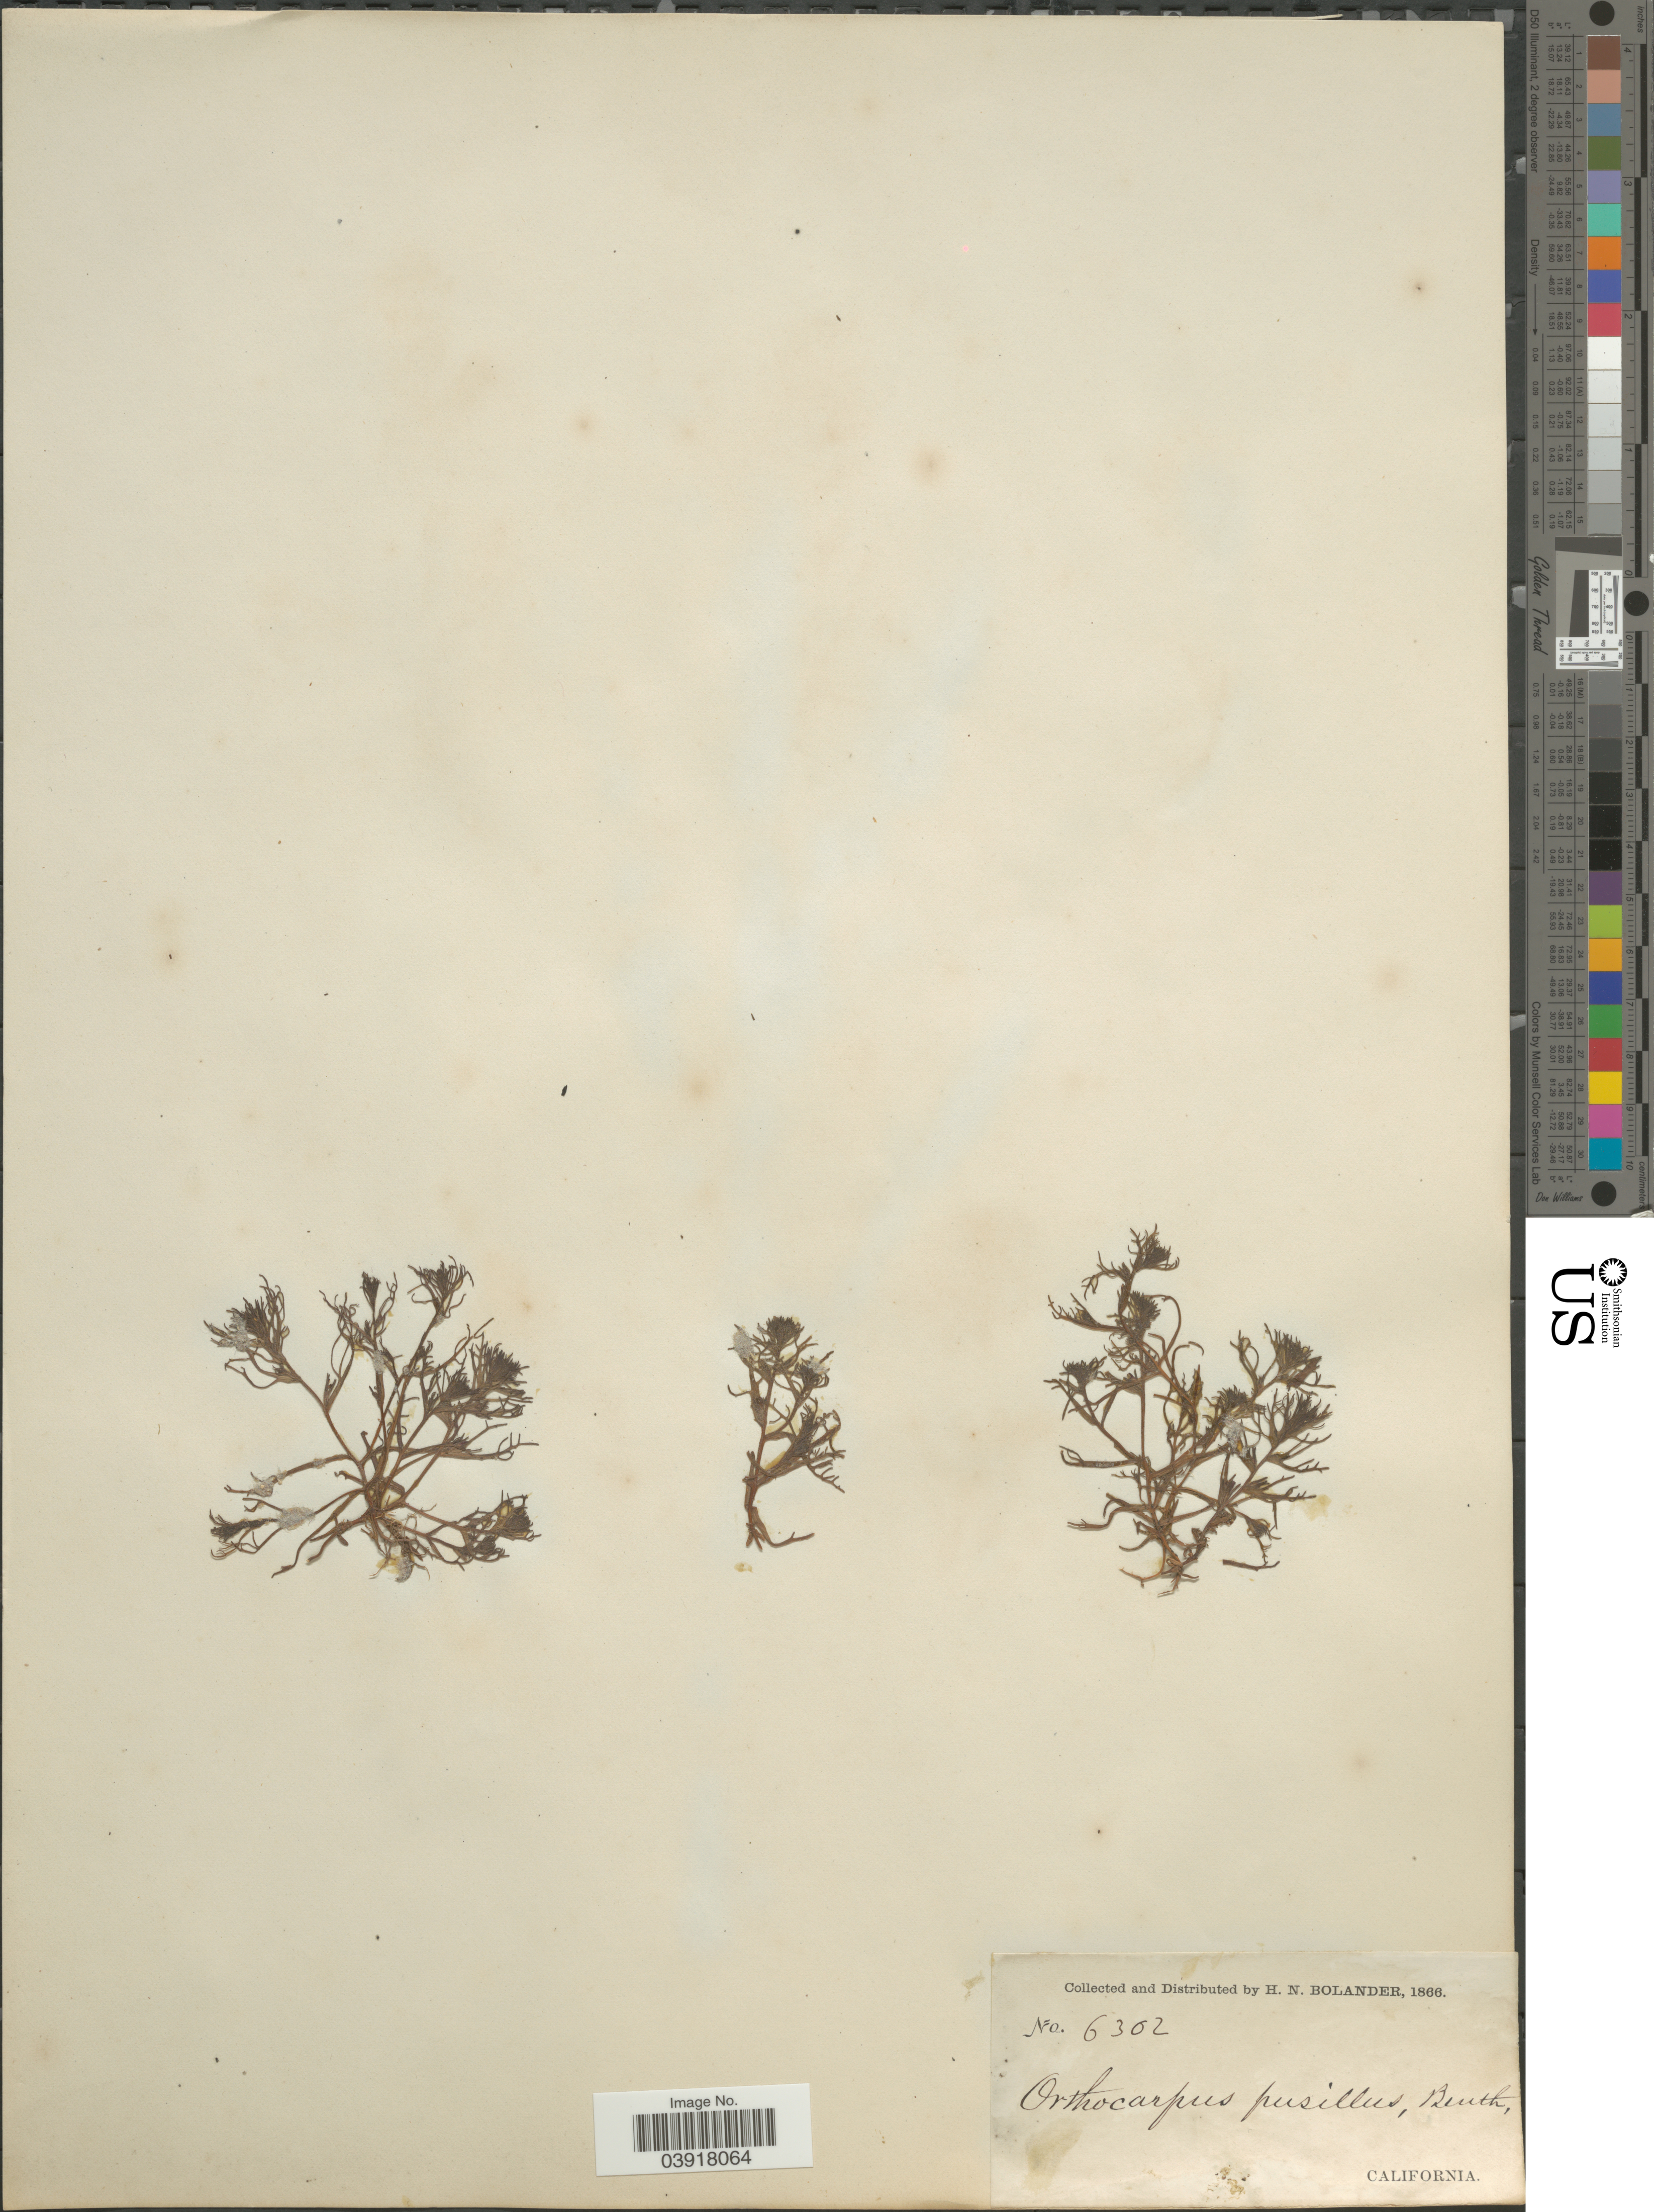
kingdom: Plantae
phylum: Tracheophyta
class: Magnoliopsida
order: Lamiales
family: Orobanchaceae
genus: Orthocarpus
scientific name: Orthocarpus pusillus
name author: Benth.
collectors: H. Bolander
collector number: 6302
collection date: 1866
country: United States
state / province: California